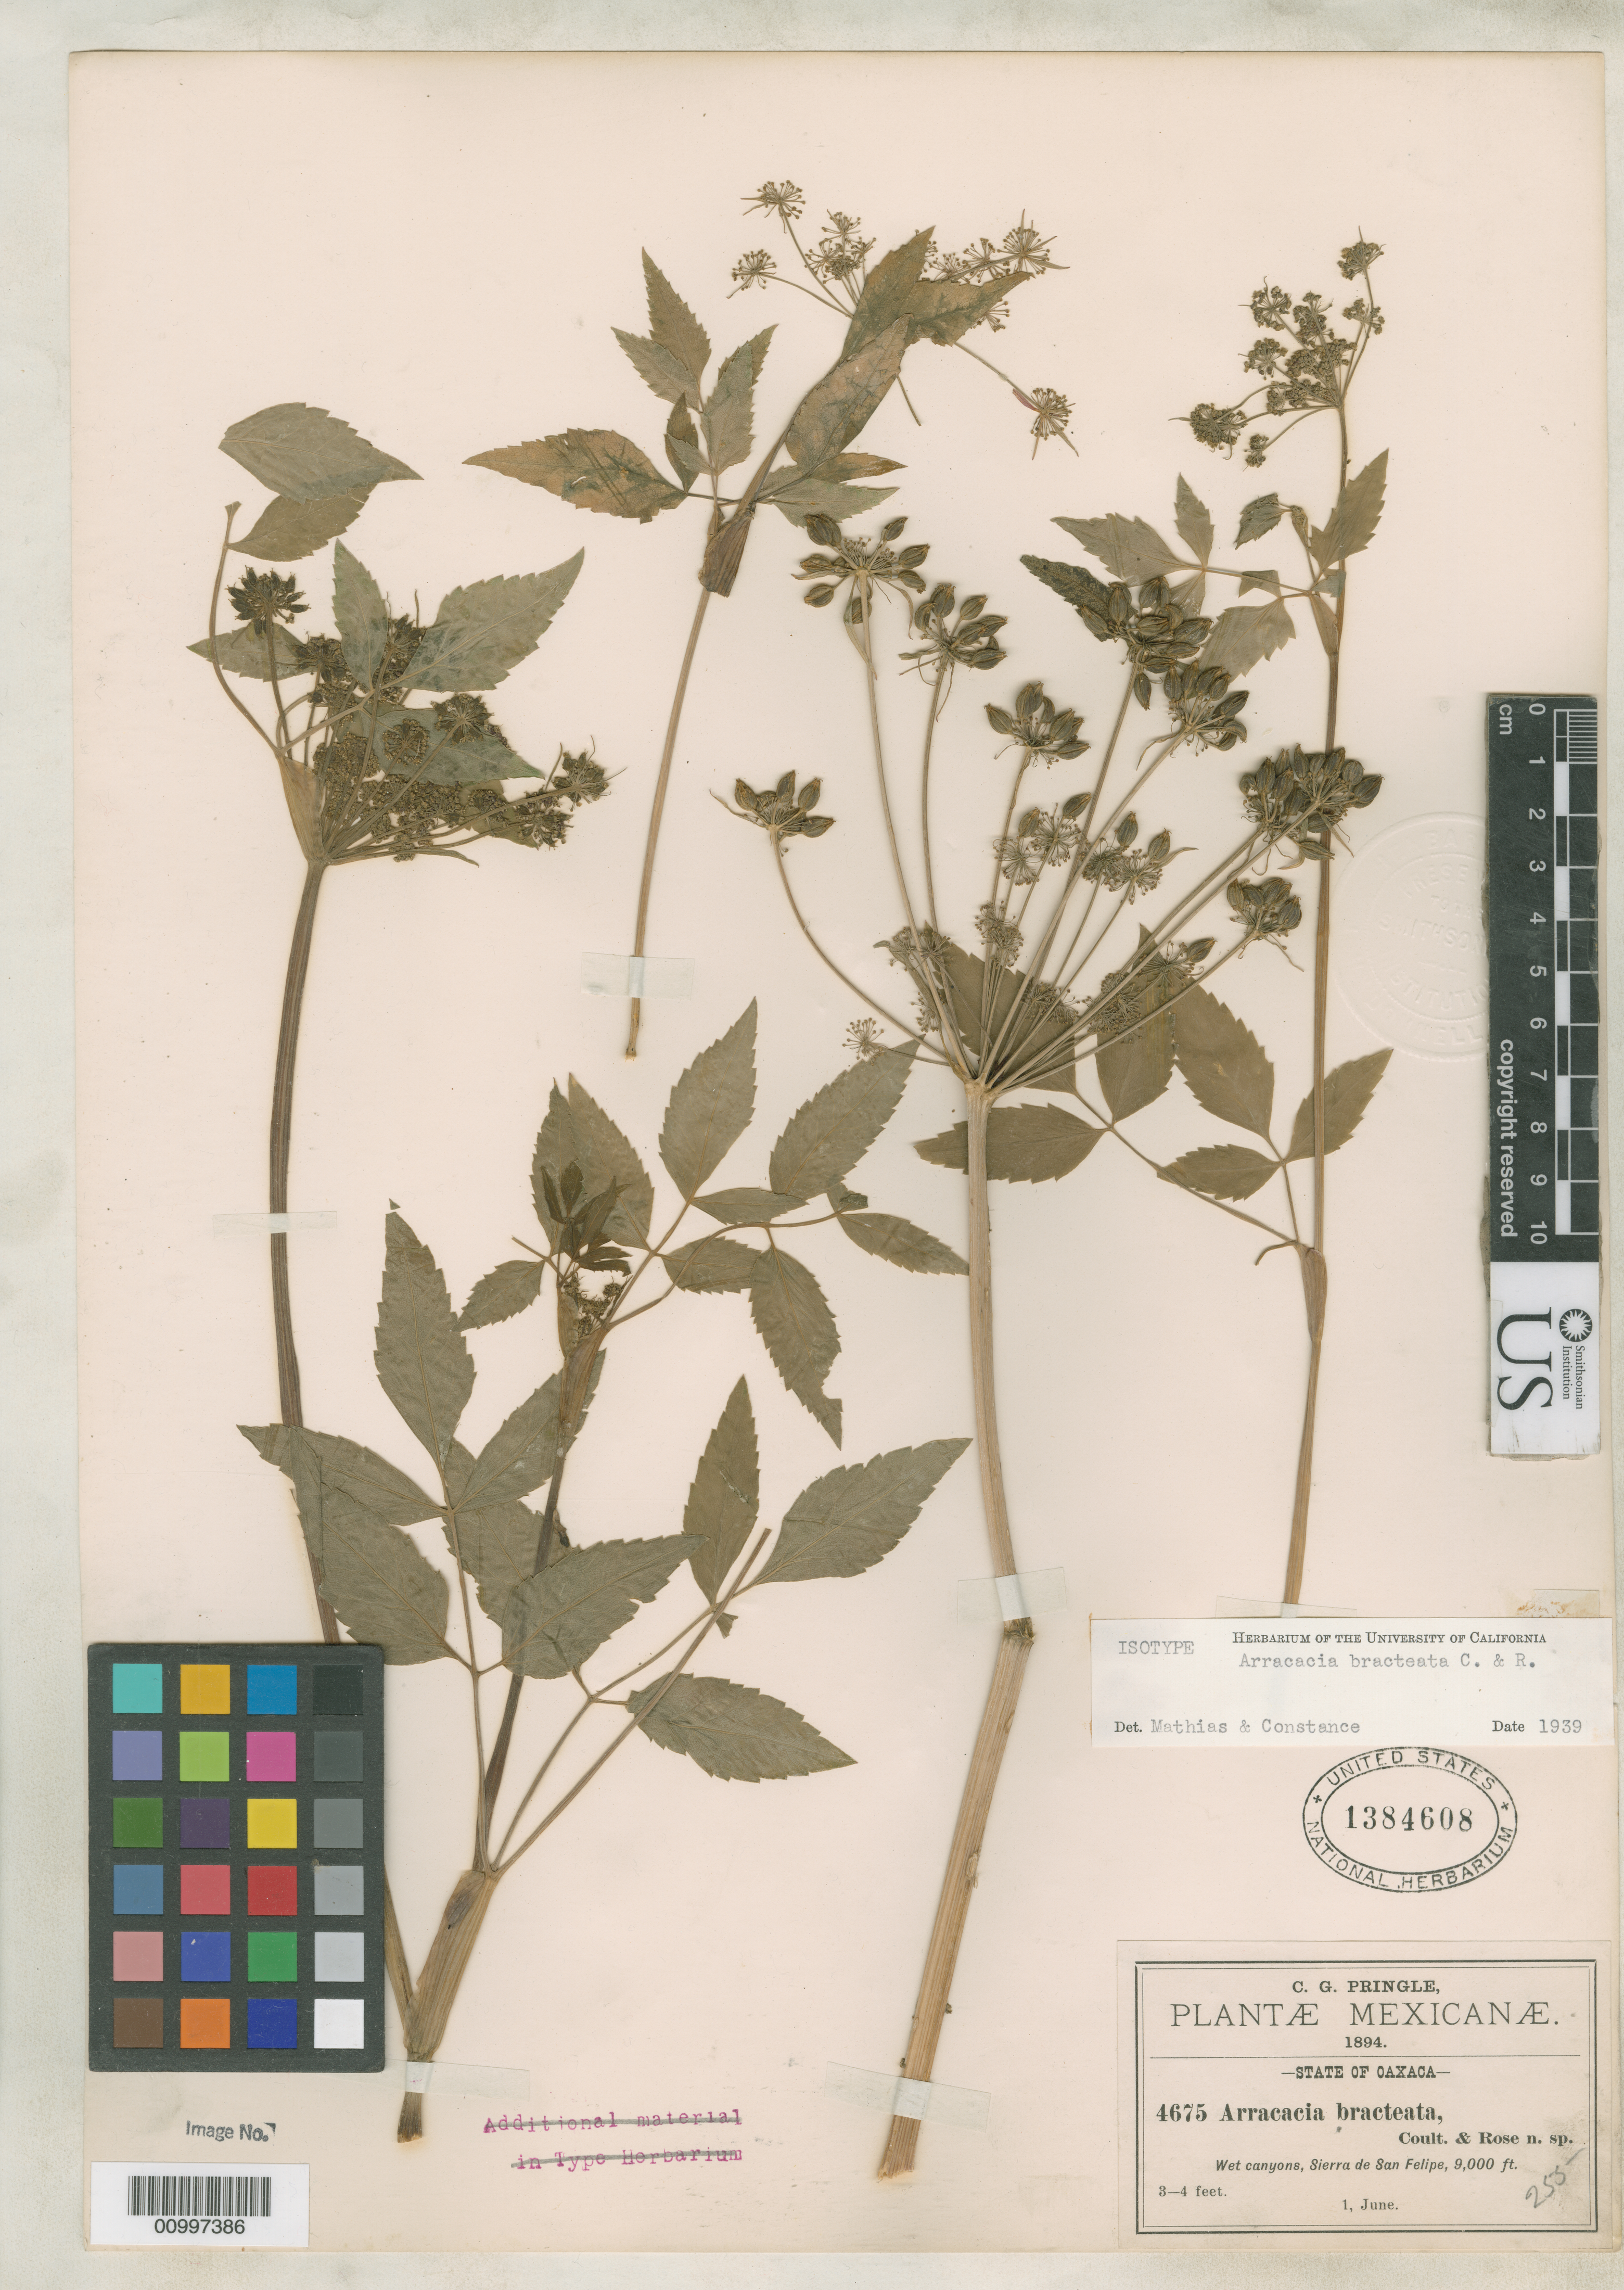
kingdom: Plantae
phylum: Tracheophyta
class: Magnoliopsida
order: Apiales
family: Apiaceae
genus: Arracacia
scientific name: Arracacia bracteata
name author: J.M. Coult. & Rose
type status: Type Collection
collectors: C. G. Pringle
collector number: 4675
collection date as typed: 01 Jun 1894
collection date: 1894-06-01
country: Mexico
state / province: Oaxaca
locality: Sierra de San Felipe.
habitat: Wet canyons.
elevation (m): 2743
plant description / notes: From the herbarium of J. Donnell Smith.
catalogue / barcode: US 1384608